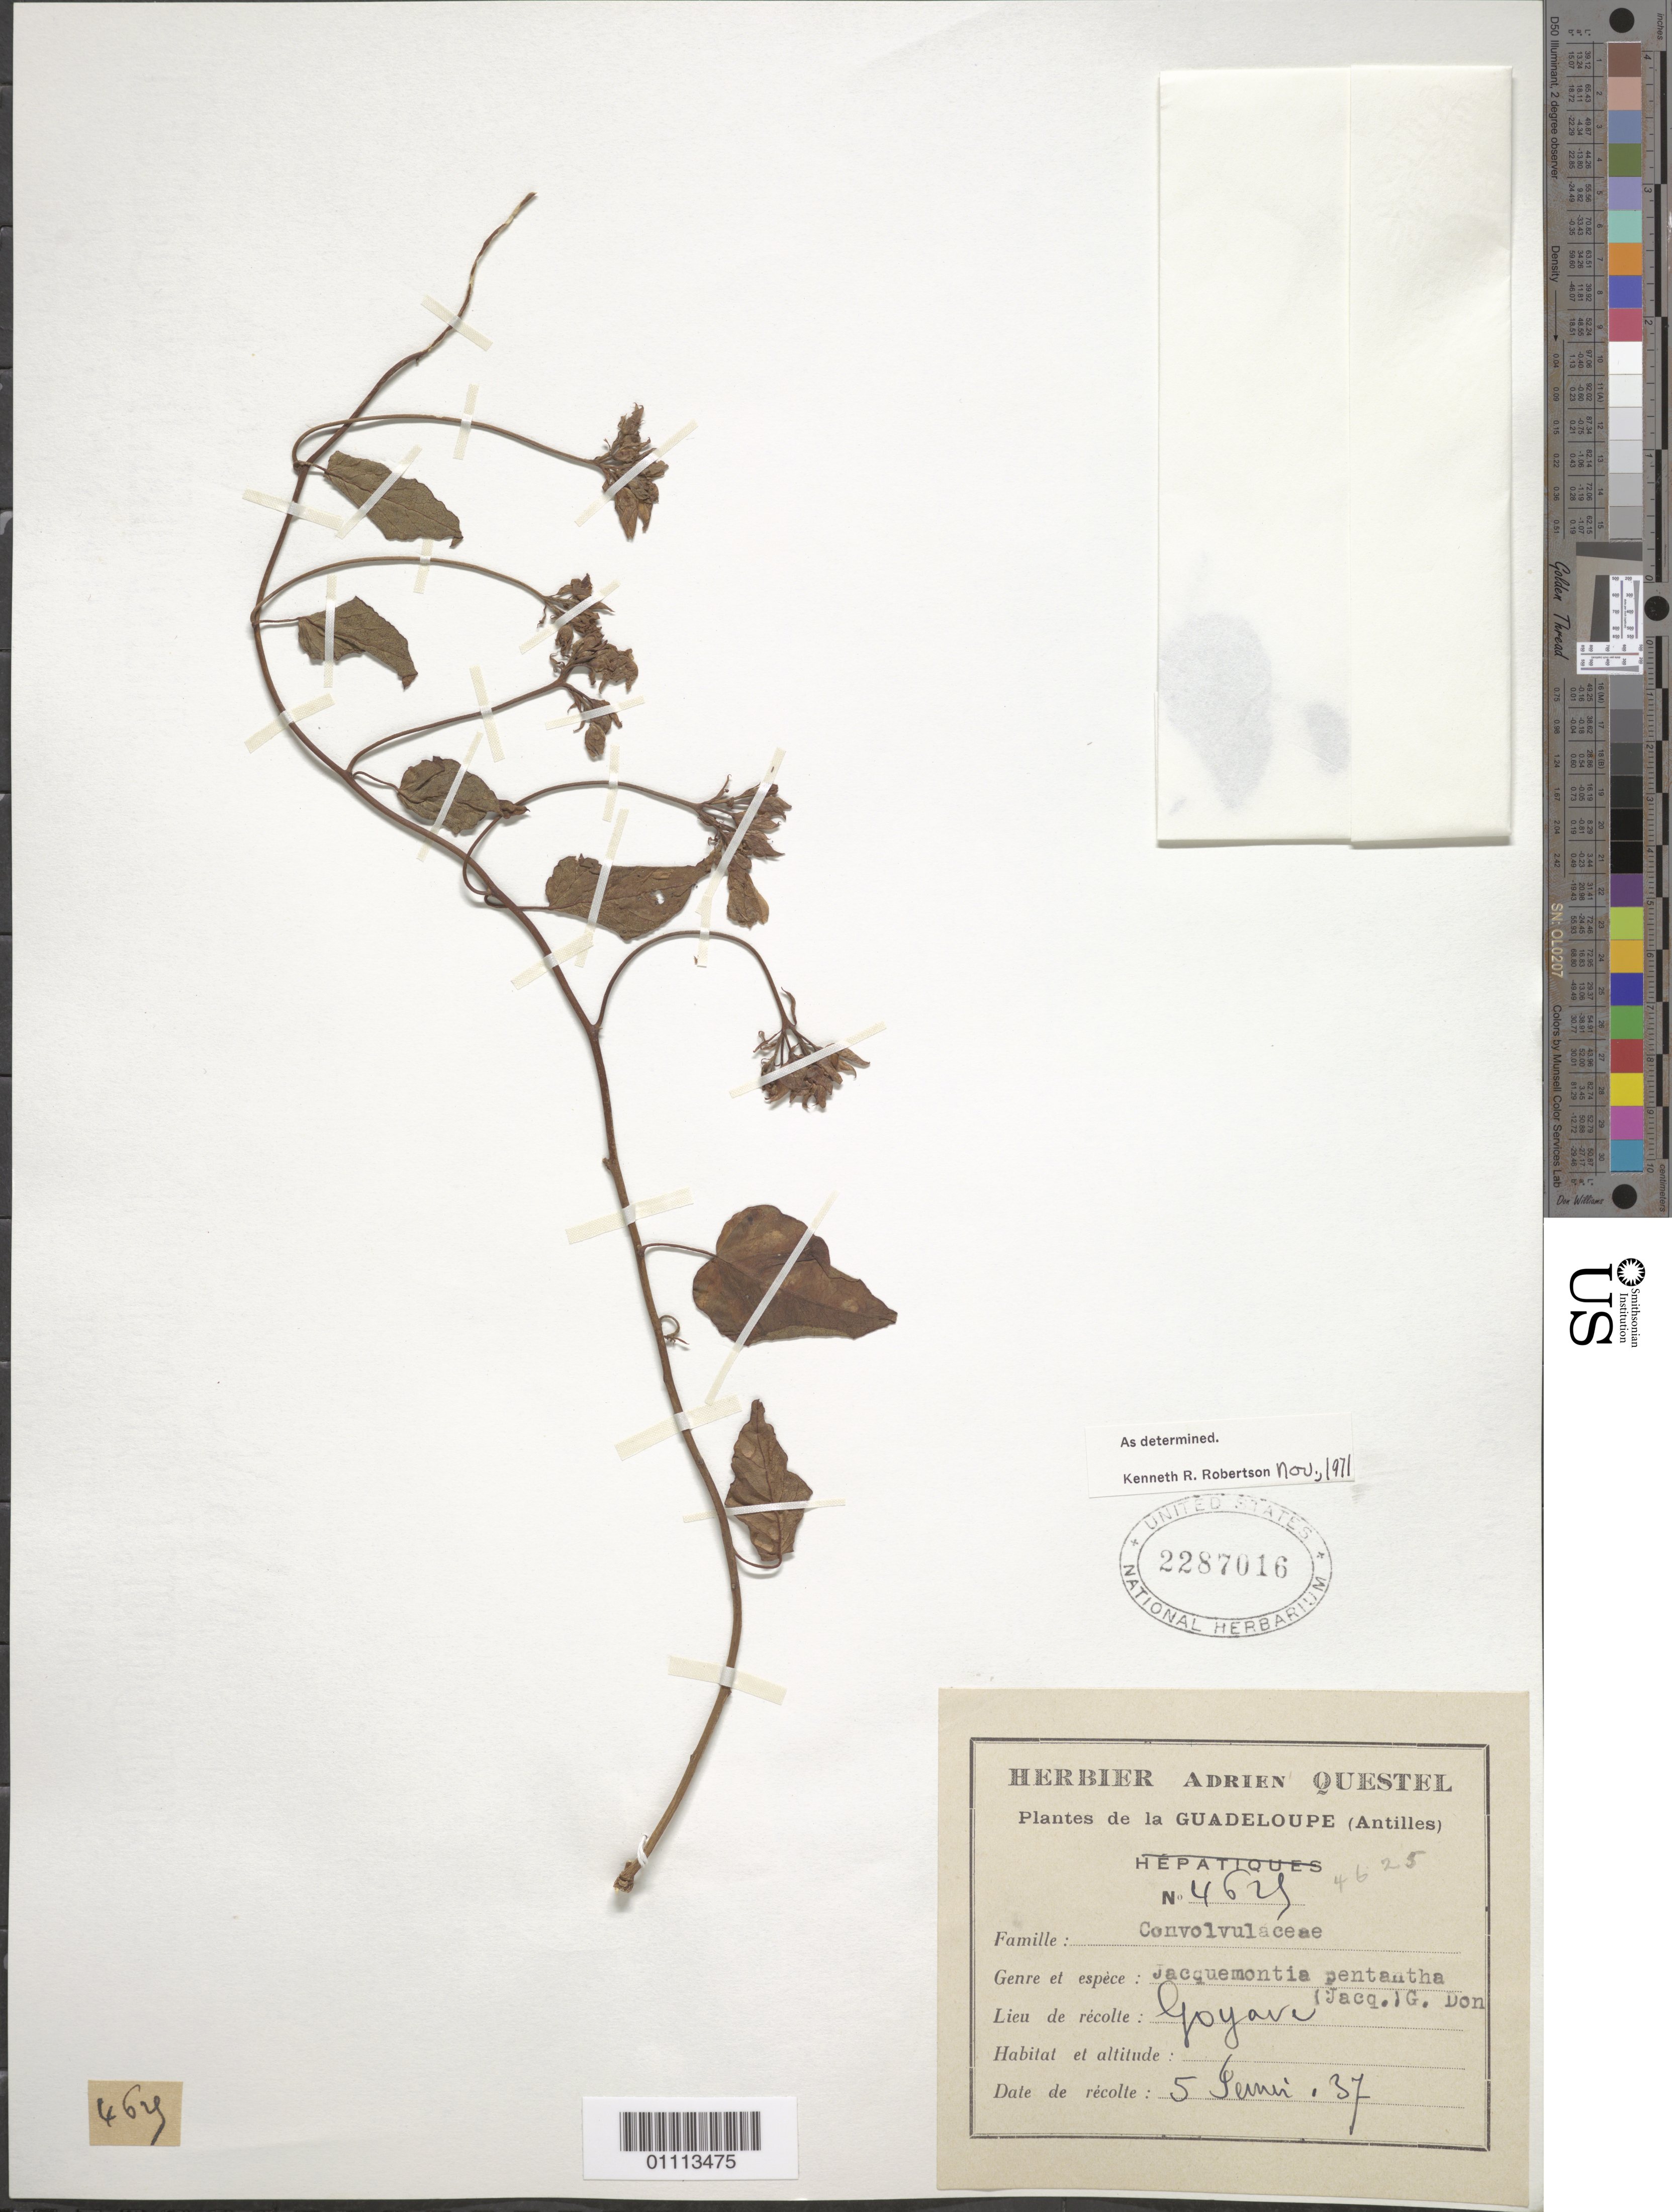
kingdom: Plantae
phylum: Tracheophyta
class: Magnoliopsida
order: Solanales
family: Convolvulaceae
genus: Jacquemontia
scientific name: Jacquemontia pentanthos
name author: (Jacq.) G. Don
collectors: A. Questel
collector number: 4625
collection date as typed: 05 Feb 1937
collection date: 1937-02-05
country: Guadeloupe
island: Basse Terre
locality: Goyave.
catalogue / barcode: US 2287016